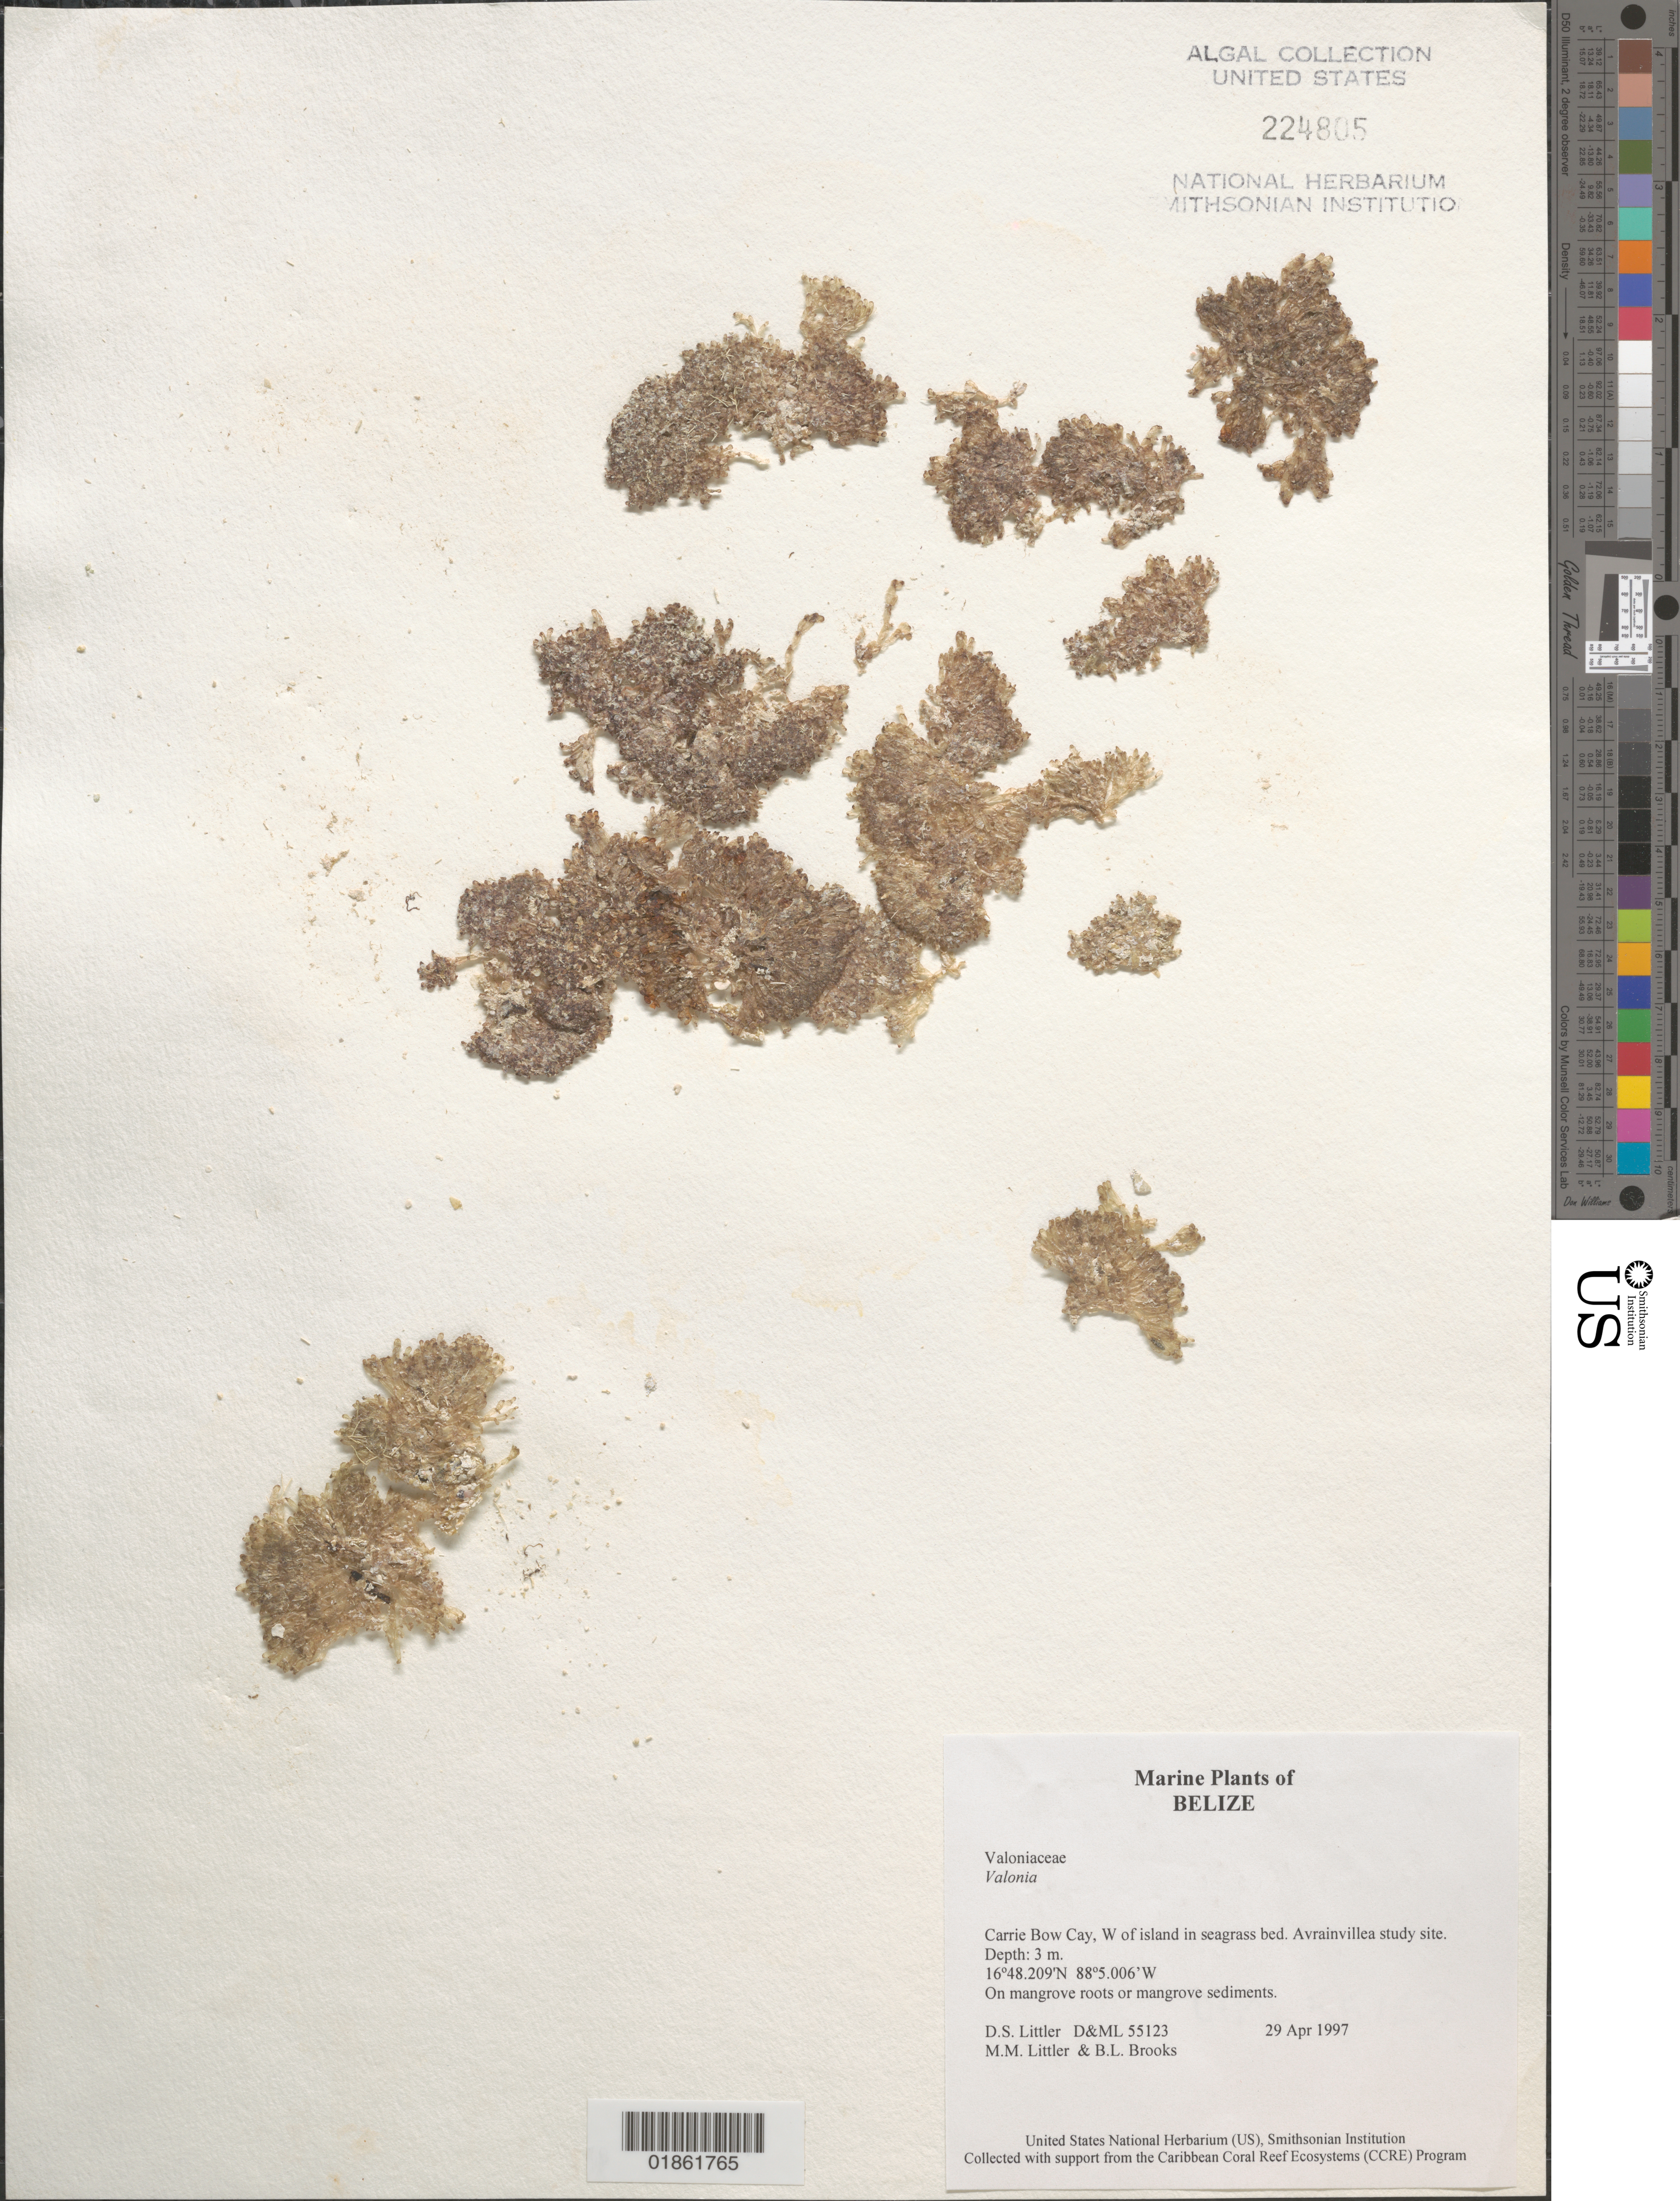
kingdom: Plantae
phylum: Chlorophyta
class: Ulvophyceae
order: Siphonocladales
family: Valoniaceae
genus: Valonia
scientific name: Valonia sp.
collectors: D. S. Littler & M. M. Littler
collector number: D&ML 55123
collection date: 1997-04-29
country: Belize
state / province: Stann Creek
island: Carrie Bow Cay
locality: Carrie Bow Cay W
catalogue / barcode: US 224805